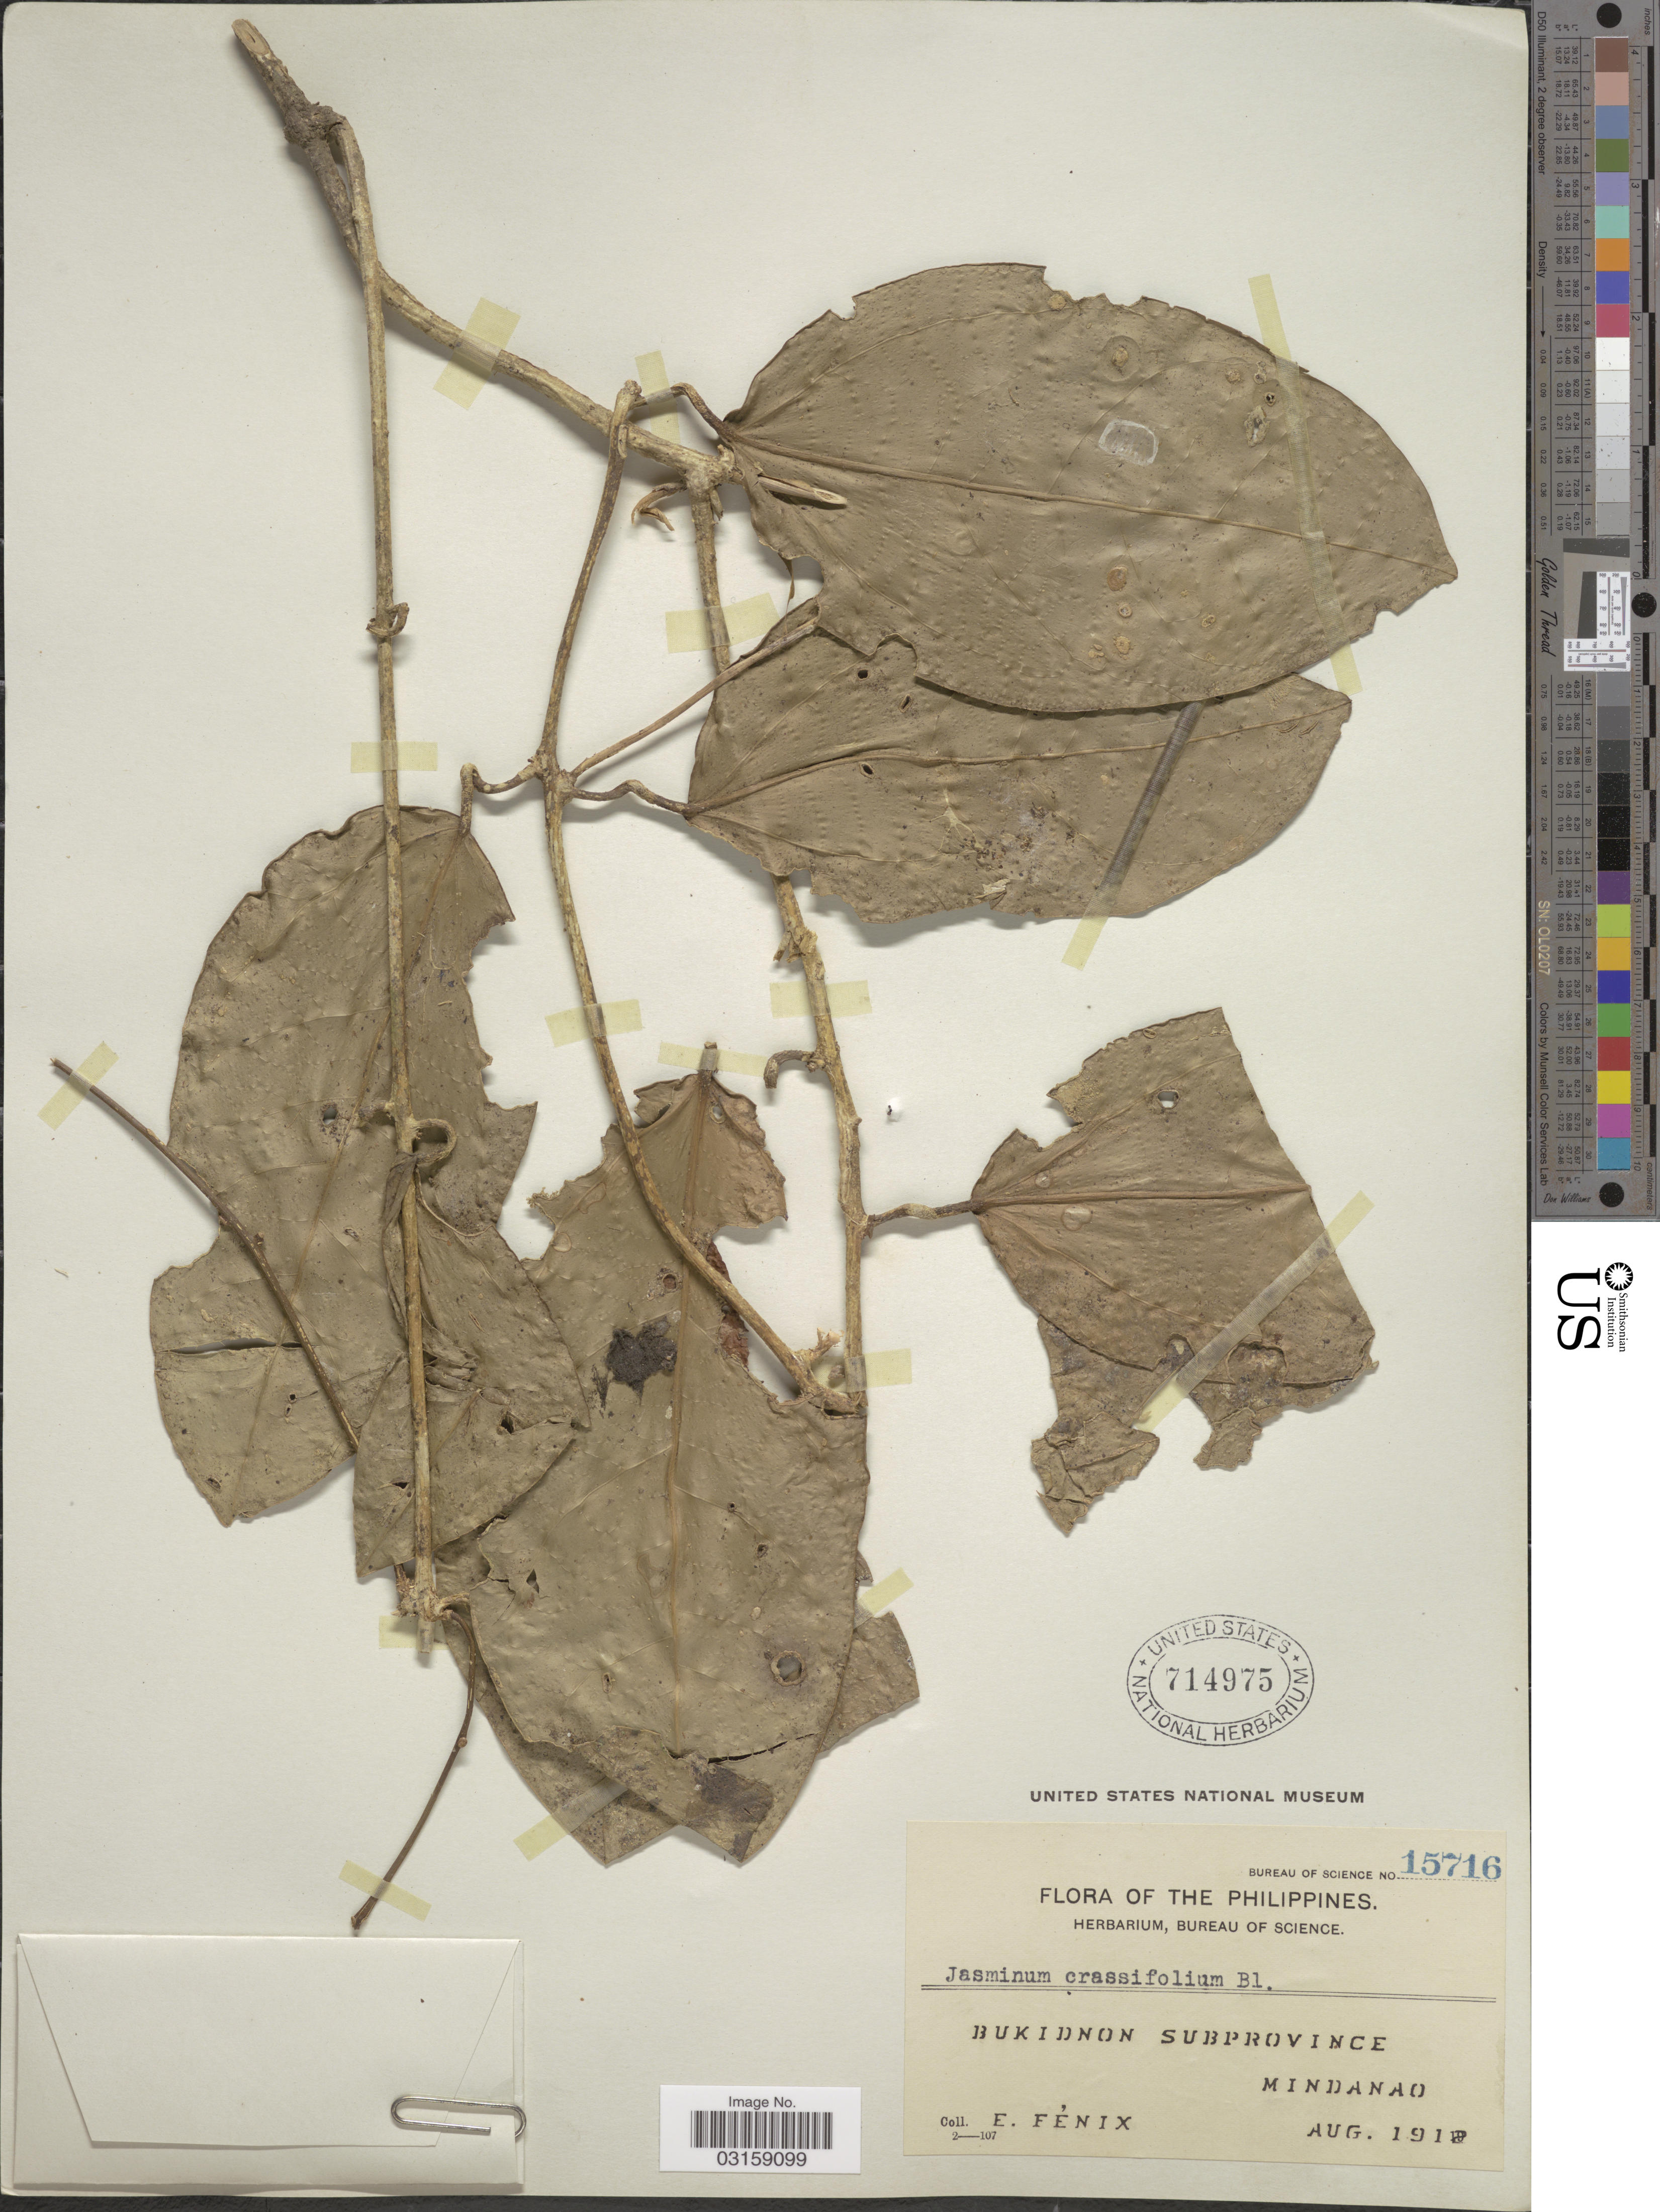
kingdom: Plantae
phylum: Tracheophyta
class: Magnoliopsida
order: Lamiales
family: Oleaceae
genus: Jasminum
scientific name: Jasminum crassifolium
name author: Blume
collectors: E. Fénix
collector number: Bureau of Science 15716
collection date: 1912-08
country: Philippines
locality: Bukidnon Subprovince. Mindanao.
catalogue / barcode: US 714975